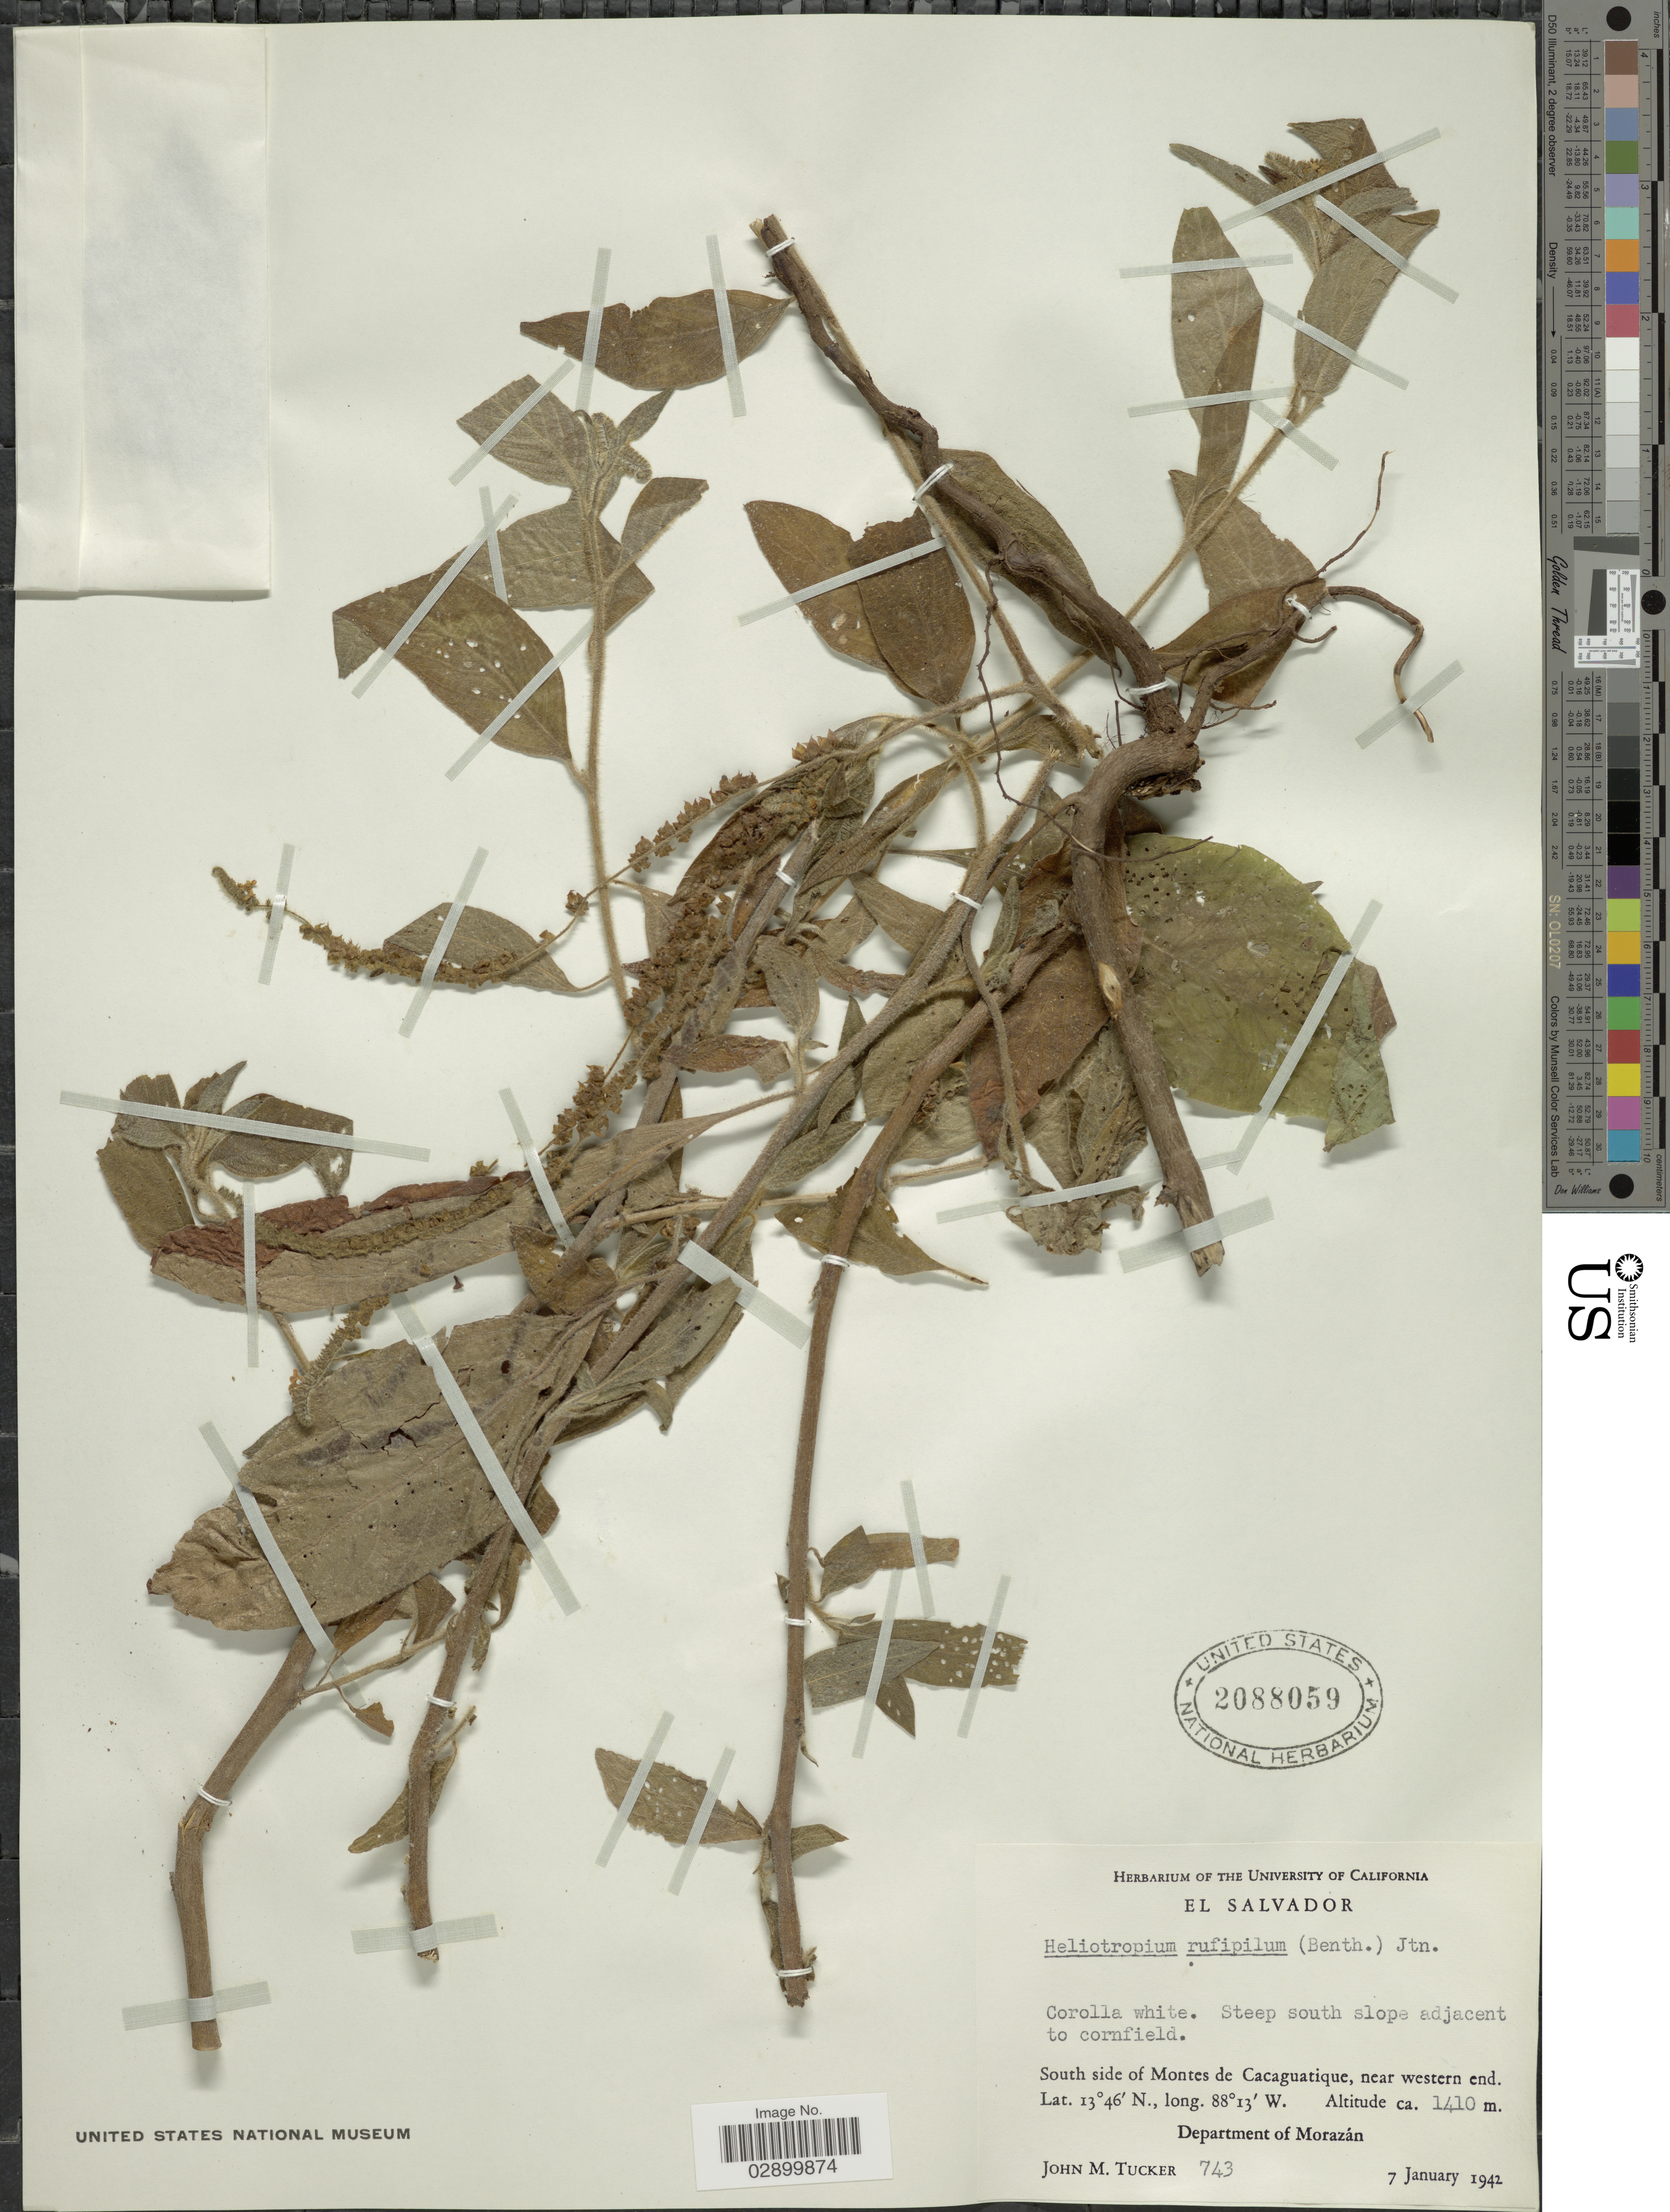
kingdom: Plantae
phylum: Tracheophyta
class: Magnoliopsida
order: Boraginales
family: Heliotropiaceae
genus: Heliotropium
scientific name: Heliotropium rufipilum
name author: (Benth.) I.M. Johnst.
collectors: J. M. Tucker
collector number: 743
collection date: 1942-01-07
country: El Salvador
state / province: Morazan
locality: South side of Montes de Cacaguatique, near western end. Department of Morazán.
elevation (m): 1410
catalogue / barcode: US 2088059